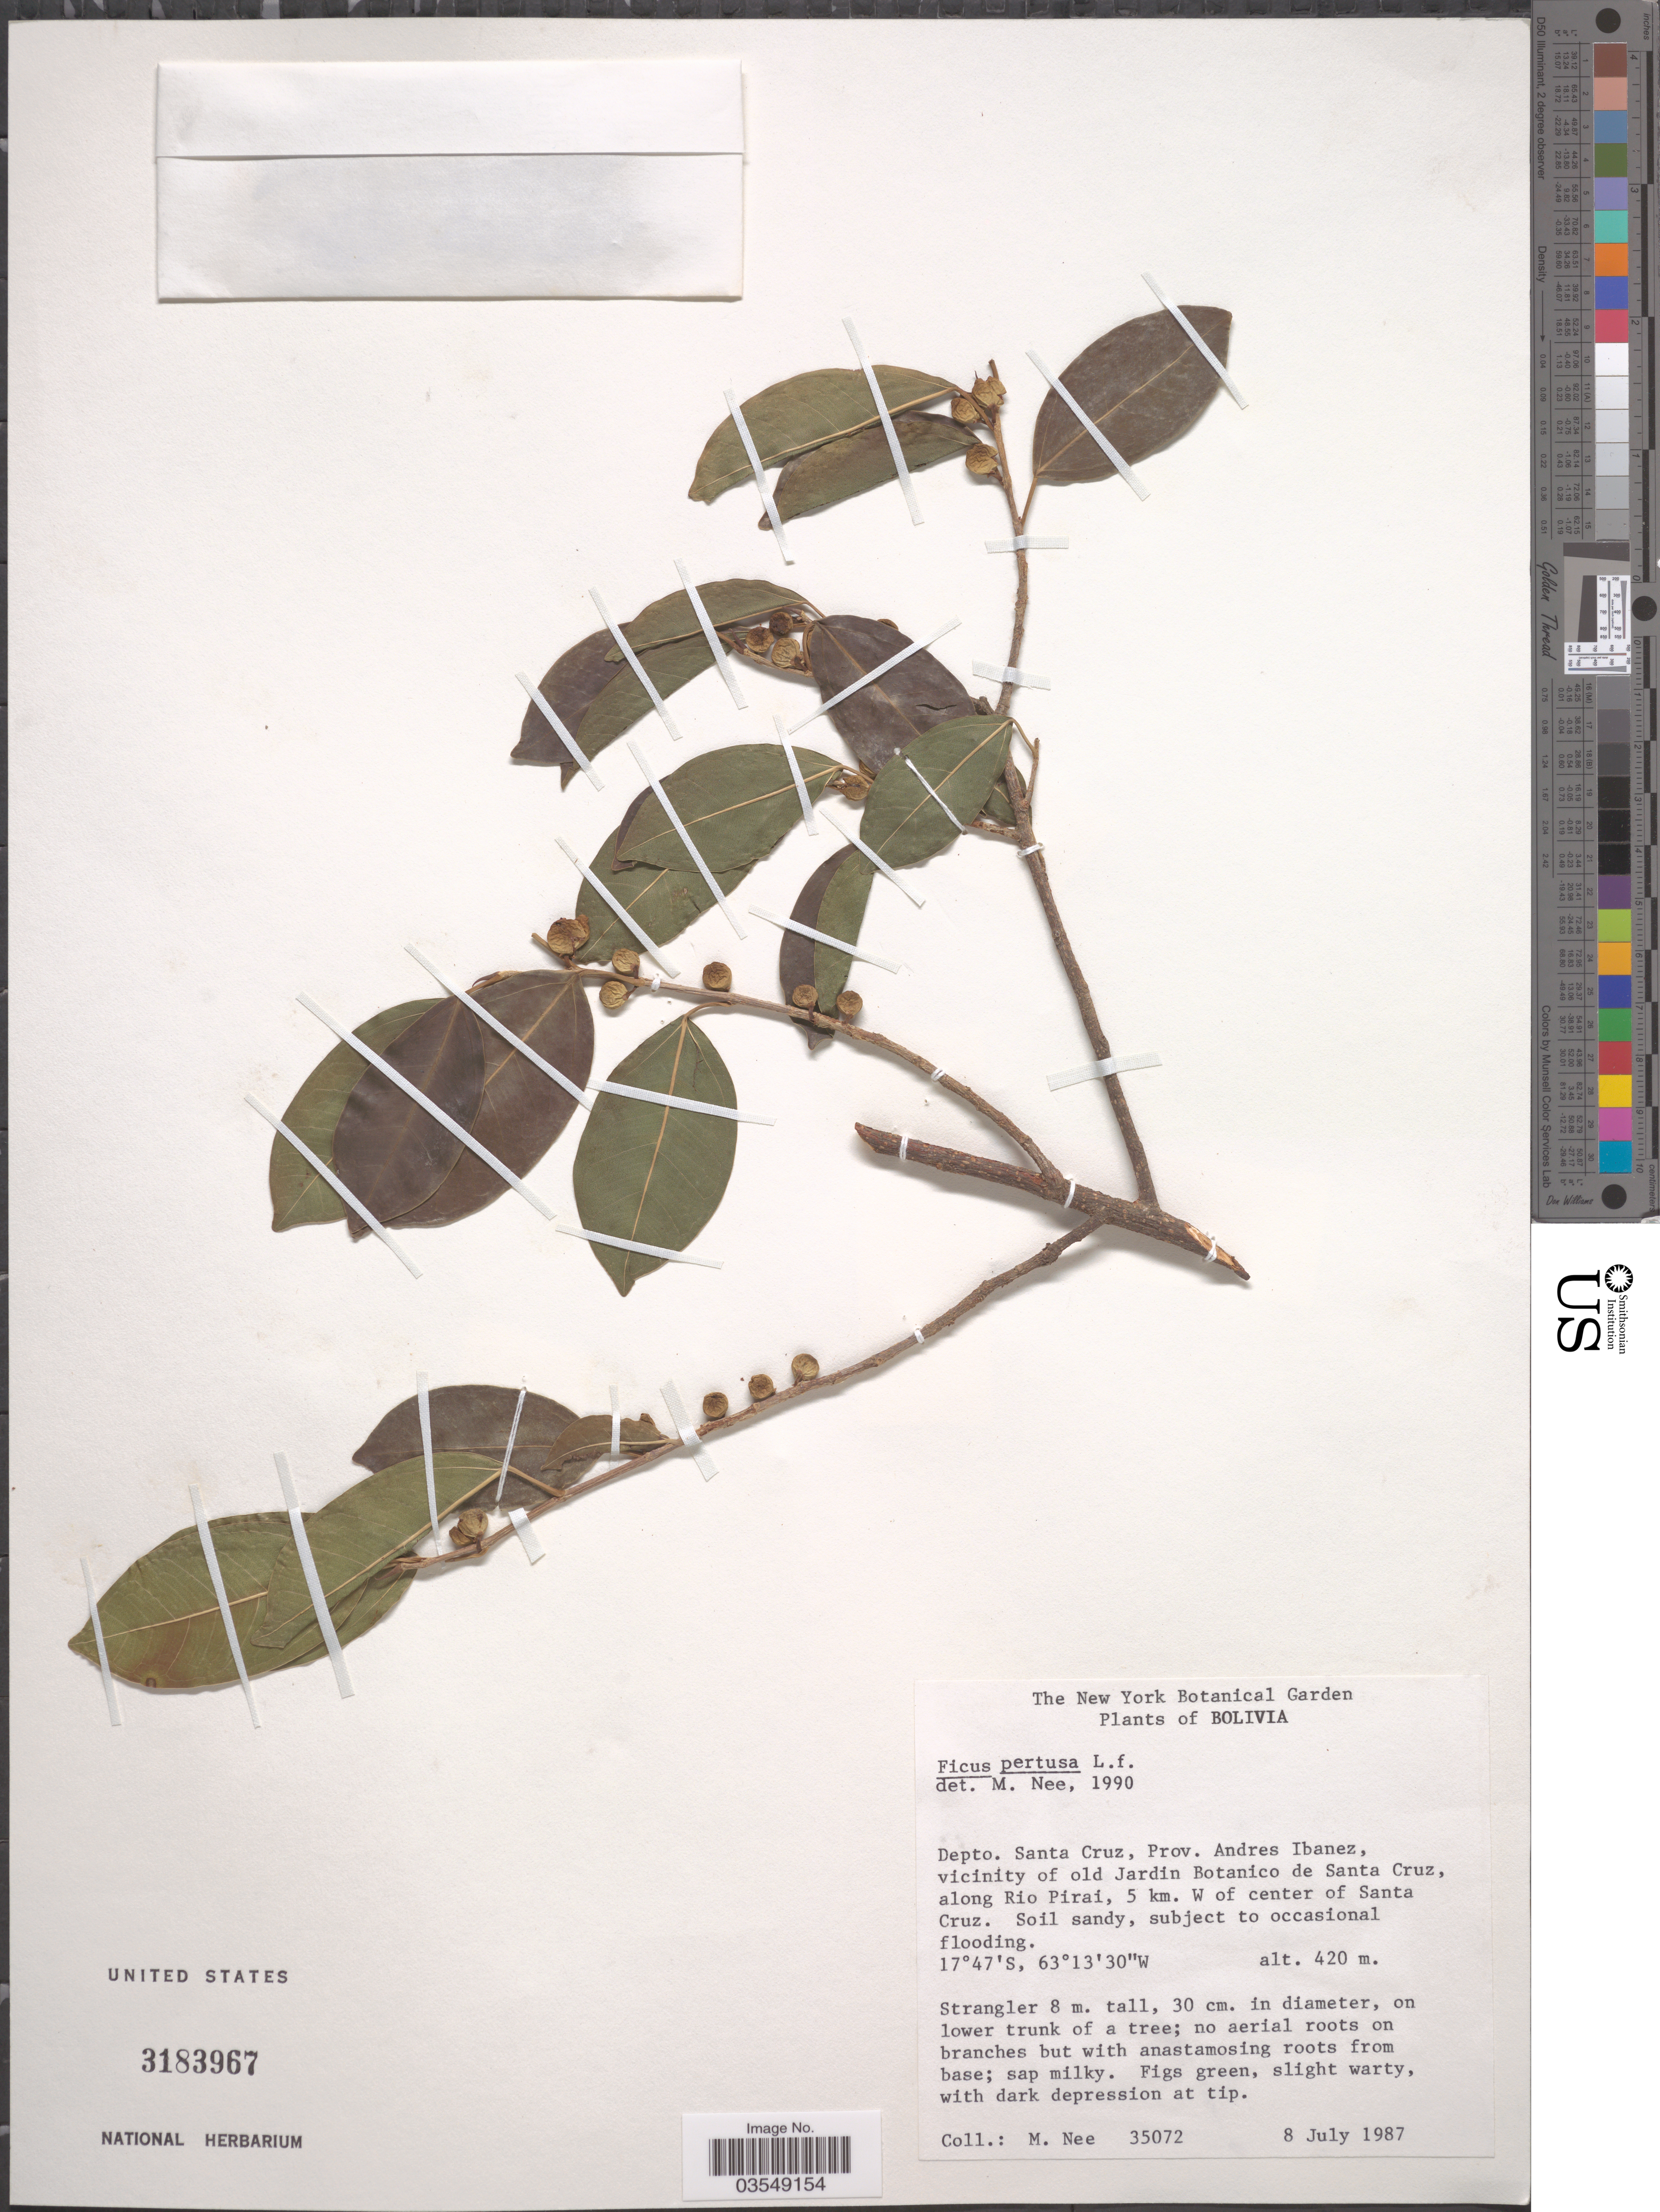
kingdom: Plantae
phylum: Tracheophyta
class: Magnoliopsida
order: Rosales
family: Moraceae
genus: Ficus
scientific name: Ficus pertusa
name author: L. f.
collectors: M. Nee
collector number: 35072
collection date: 1987-07-08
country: Bolivia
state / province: Santa Cruz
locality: Depto. Santa Cruz, Prov. Andres Ibanez, vicinity of old Jardin Botanico de Santa Cruz, along Rio Pirai, 5 km. W of center of Santa Cruz.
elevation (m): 420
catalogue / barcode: US 3183967